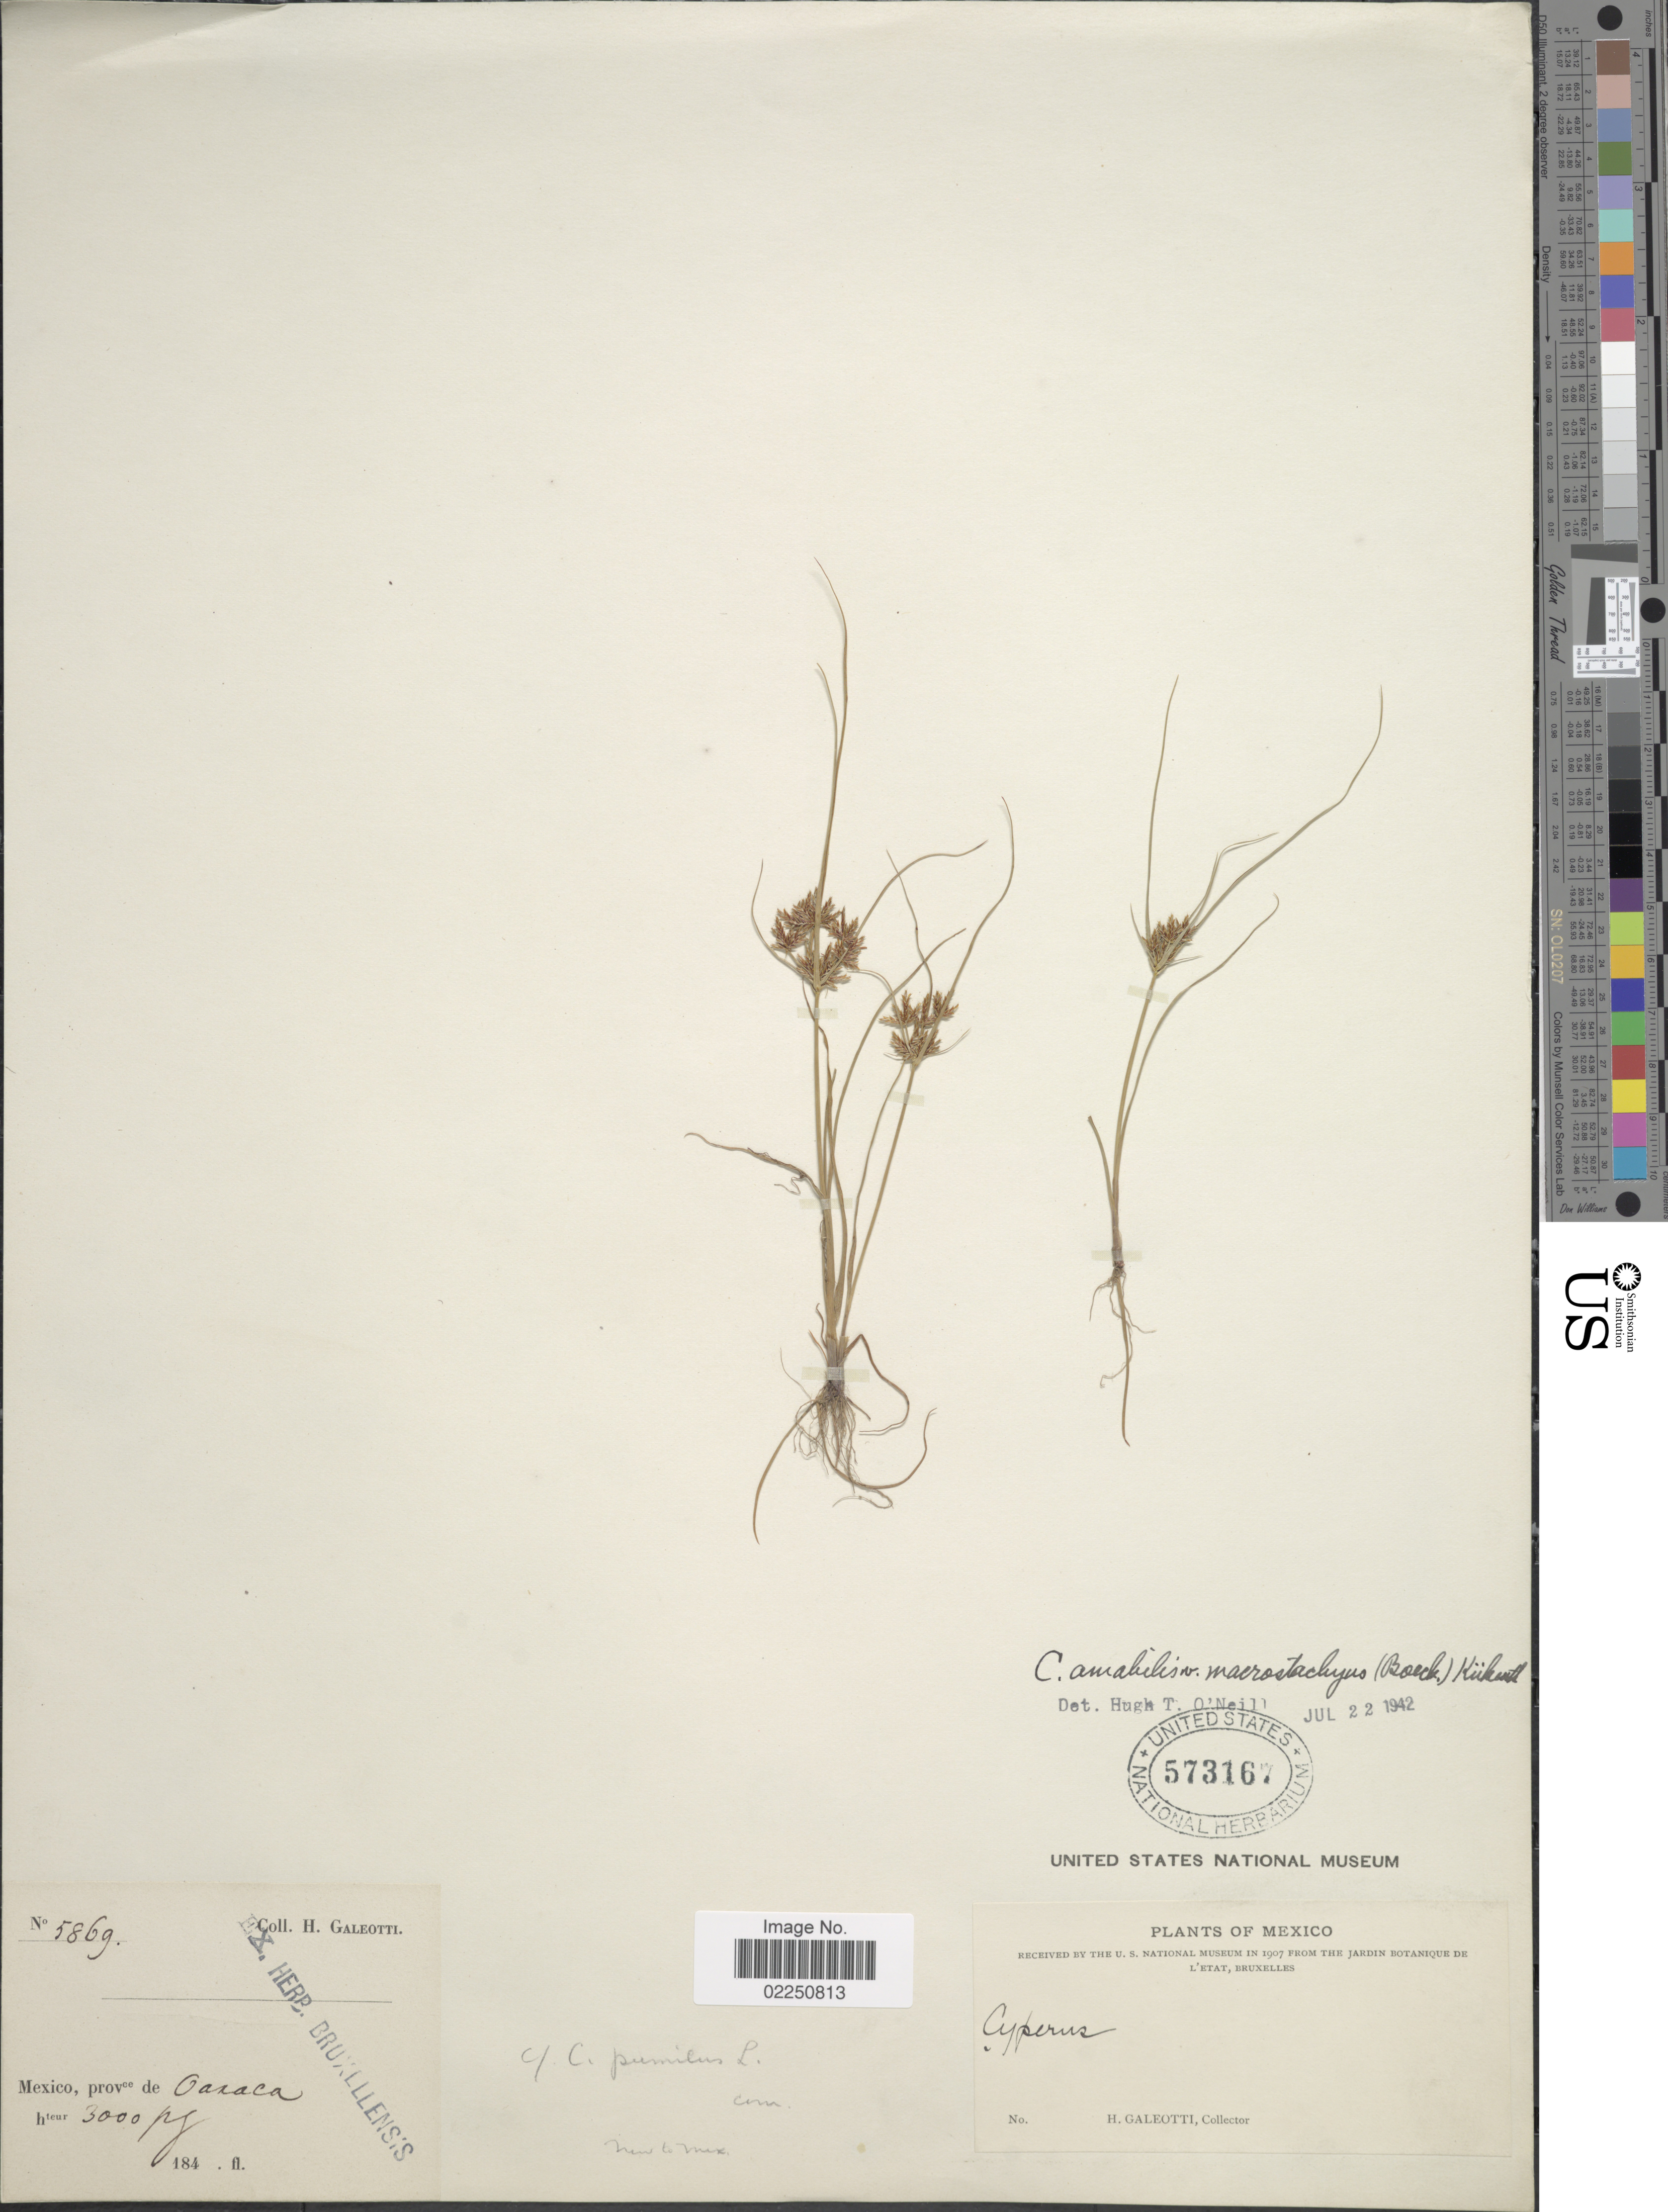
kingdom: Plantae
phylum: Tracheophyta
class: Liliopsida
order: Poales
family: Cyperaceae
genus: Cyperus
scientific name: Cyperus amabilis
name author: Vahl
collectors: H. G. Galeotti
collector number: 5869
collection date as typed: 184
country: Mexico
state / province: Oaxaca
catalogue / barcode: US 573167